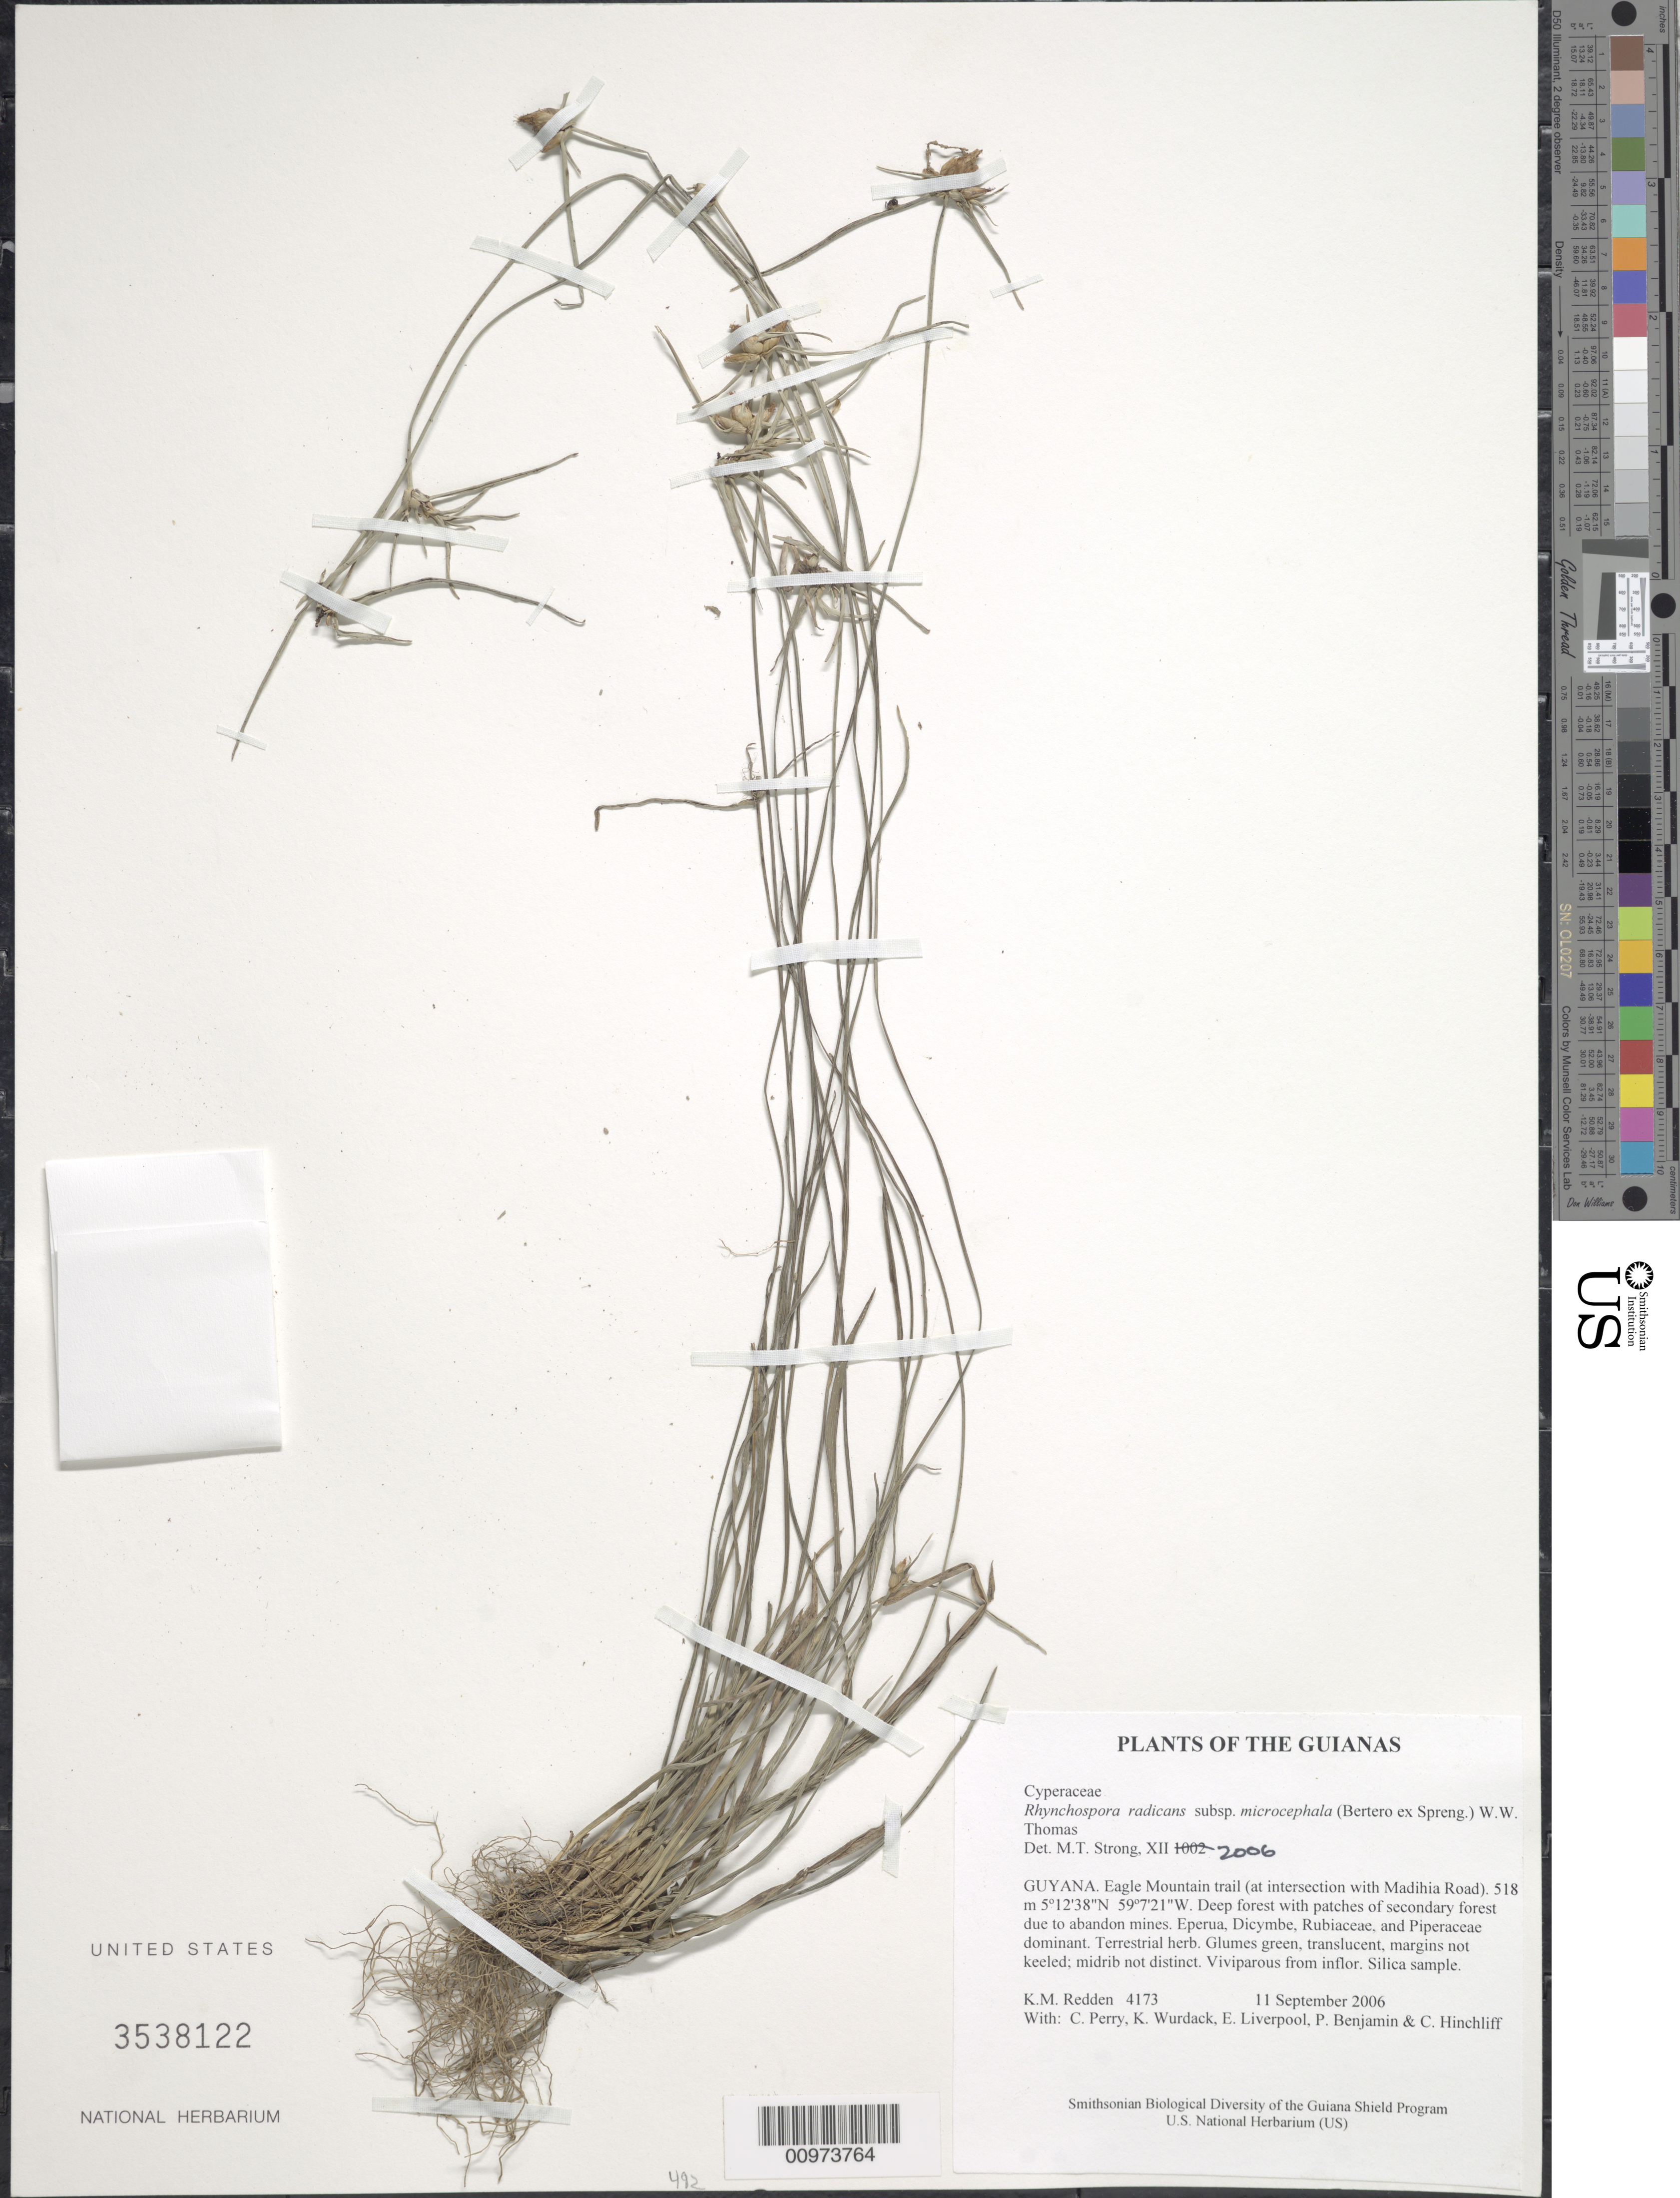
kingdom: Plantae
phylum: Tracheophyta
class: Liliopsida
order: Poales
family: Cyperaceae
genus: Rhynchospora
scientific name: Rhynchospora radicans subsp. microcephala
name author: (Bertero ex Spreng.) W.W. Thomas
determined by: Strong, M. T., (US), Smithsonian Institution - National Museum of Natural History (UNITED STATES)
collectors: K. M. Redden, C. Perry, K. Wurdack, E. Liverpool, P. Benjamin & C. E. Hinchliff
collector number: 4173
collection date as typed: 11 September 2006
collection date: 2006-09-11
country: Guyana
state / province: Potaro-Siparuni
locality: Eagle Mountain trail (at intersection with Madihia Road)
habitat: Deep forest with patches of secondary forest due to abandoned mines. Eperua, Dicymbe, Rubiaceae, and Piperaceae dominant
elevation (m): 518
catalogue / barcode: US 3538122